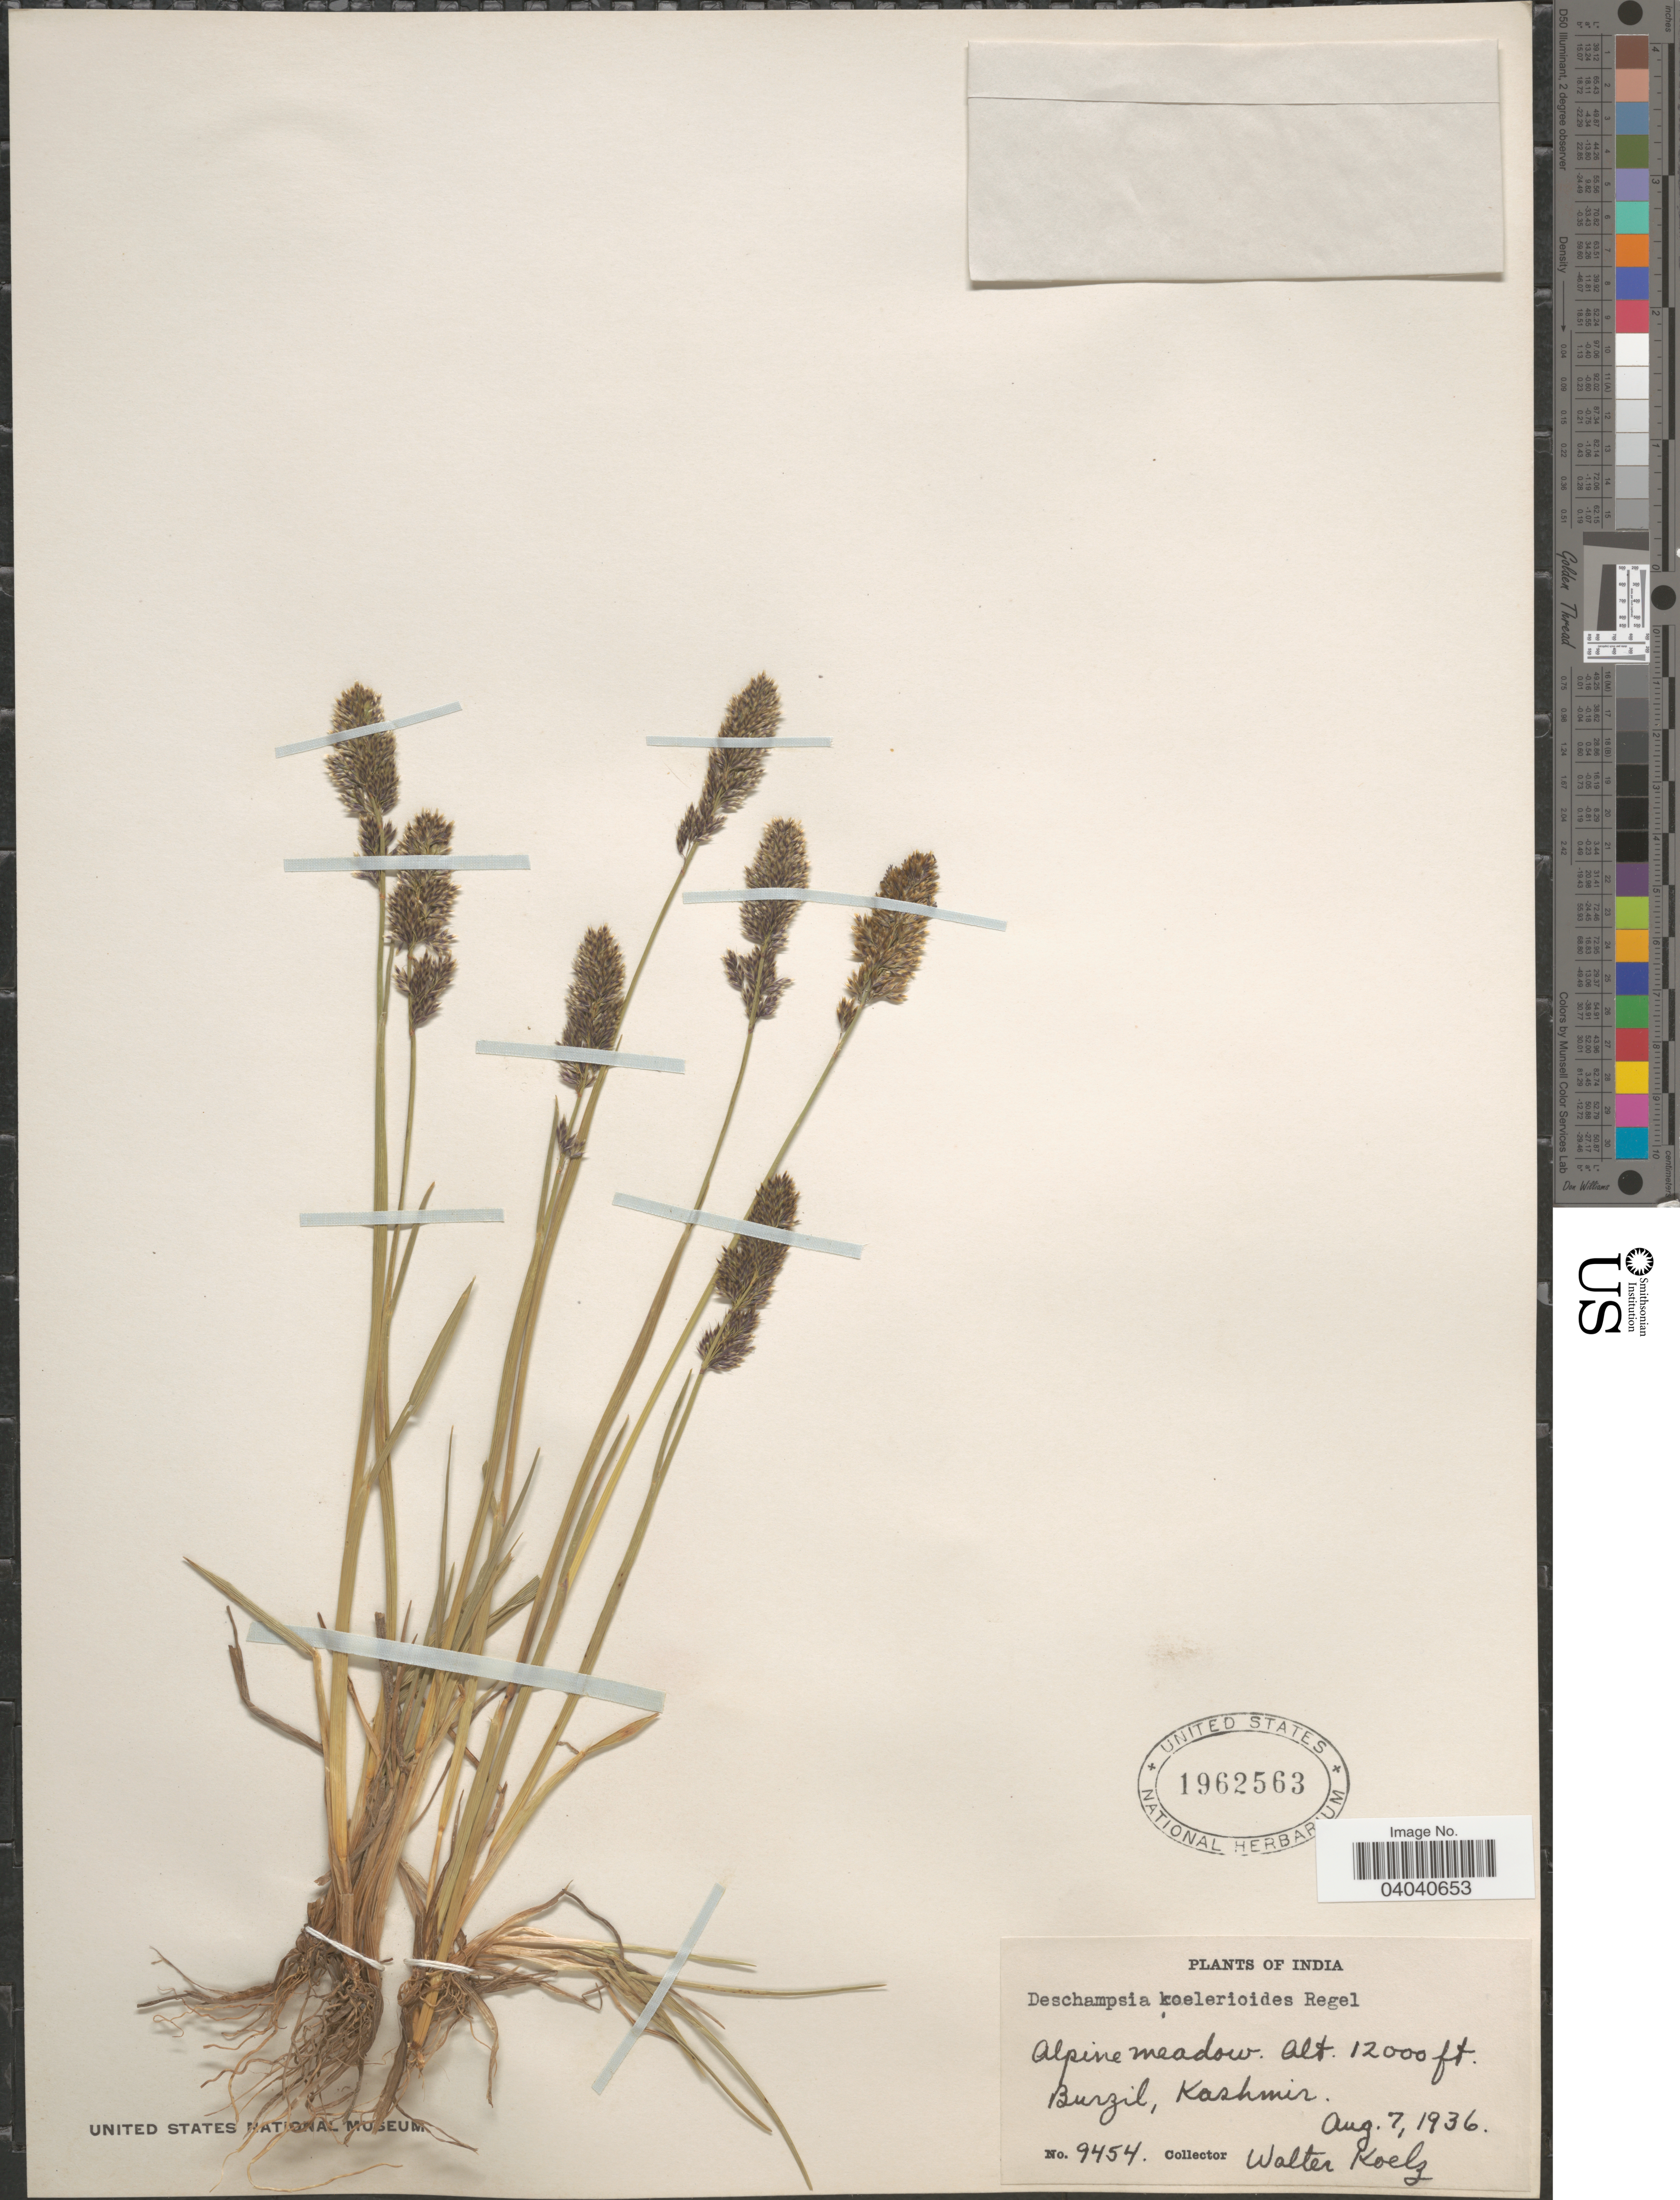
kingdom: Plantae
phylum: Tracheophyta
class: Liliopsida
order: Poales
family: Poaceae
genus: Deschampsia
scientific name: Deschampsia koelerioides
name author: Regel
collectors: W. N. Koelz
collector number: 9454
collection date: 1936-08-07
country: India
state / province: Jammu and Kashmir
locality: Burzil, Kashmir.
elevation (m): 3658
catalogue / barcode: US 1962563